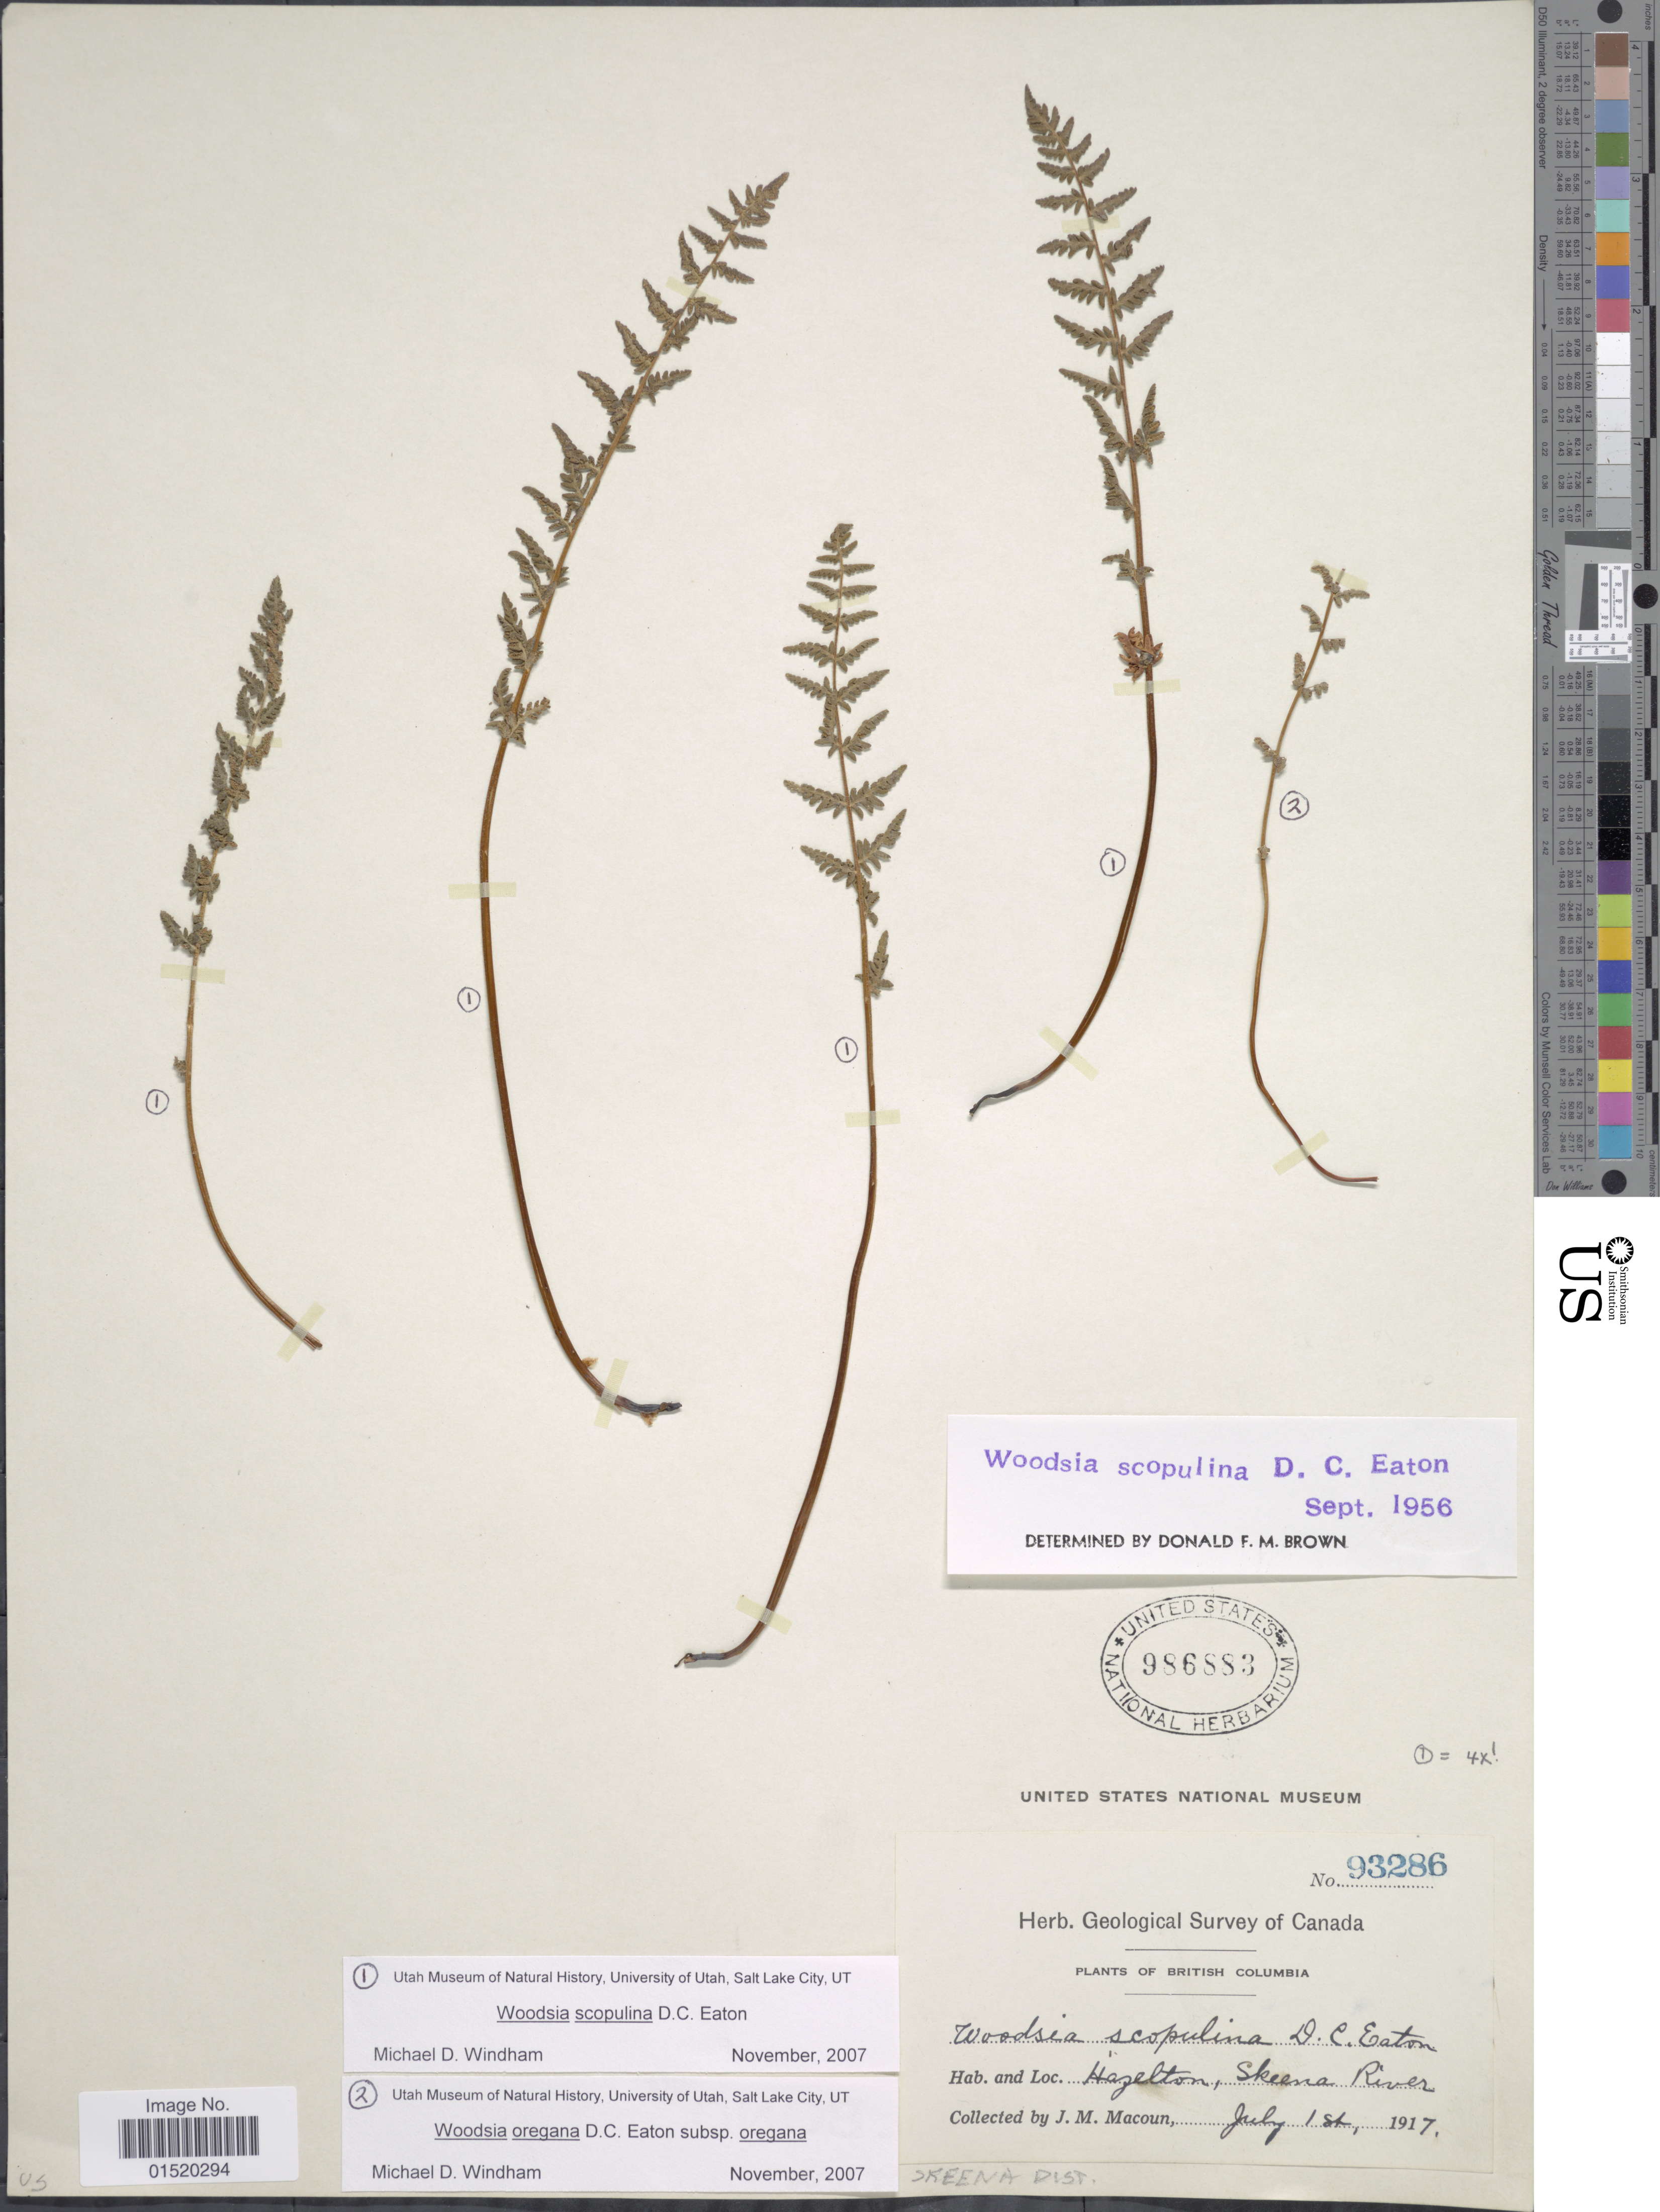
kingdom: Plantae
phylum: Tracheophyta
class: Polypodiopsida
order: Polypodiales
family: Woodsiaceae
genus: Woodsia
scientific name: Woodsia oregana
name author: D.C. Eaton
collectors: J. M. Macoun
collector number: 93286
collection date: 1917-07-01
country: Canada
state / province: British Columbia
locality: Hazelton, Skeena River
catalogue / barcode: US 986883